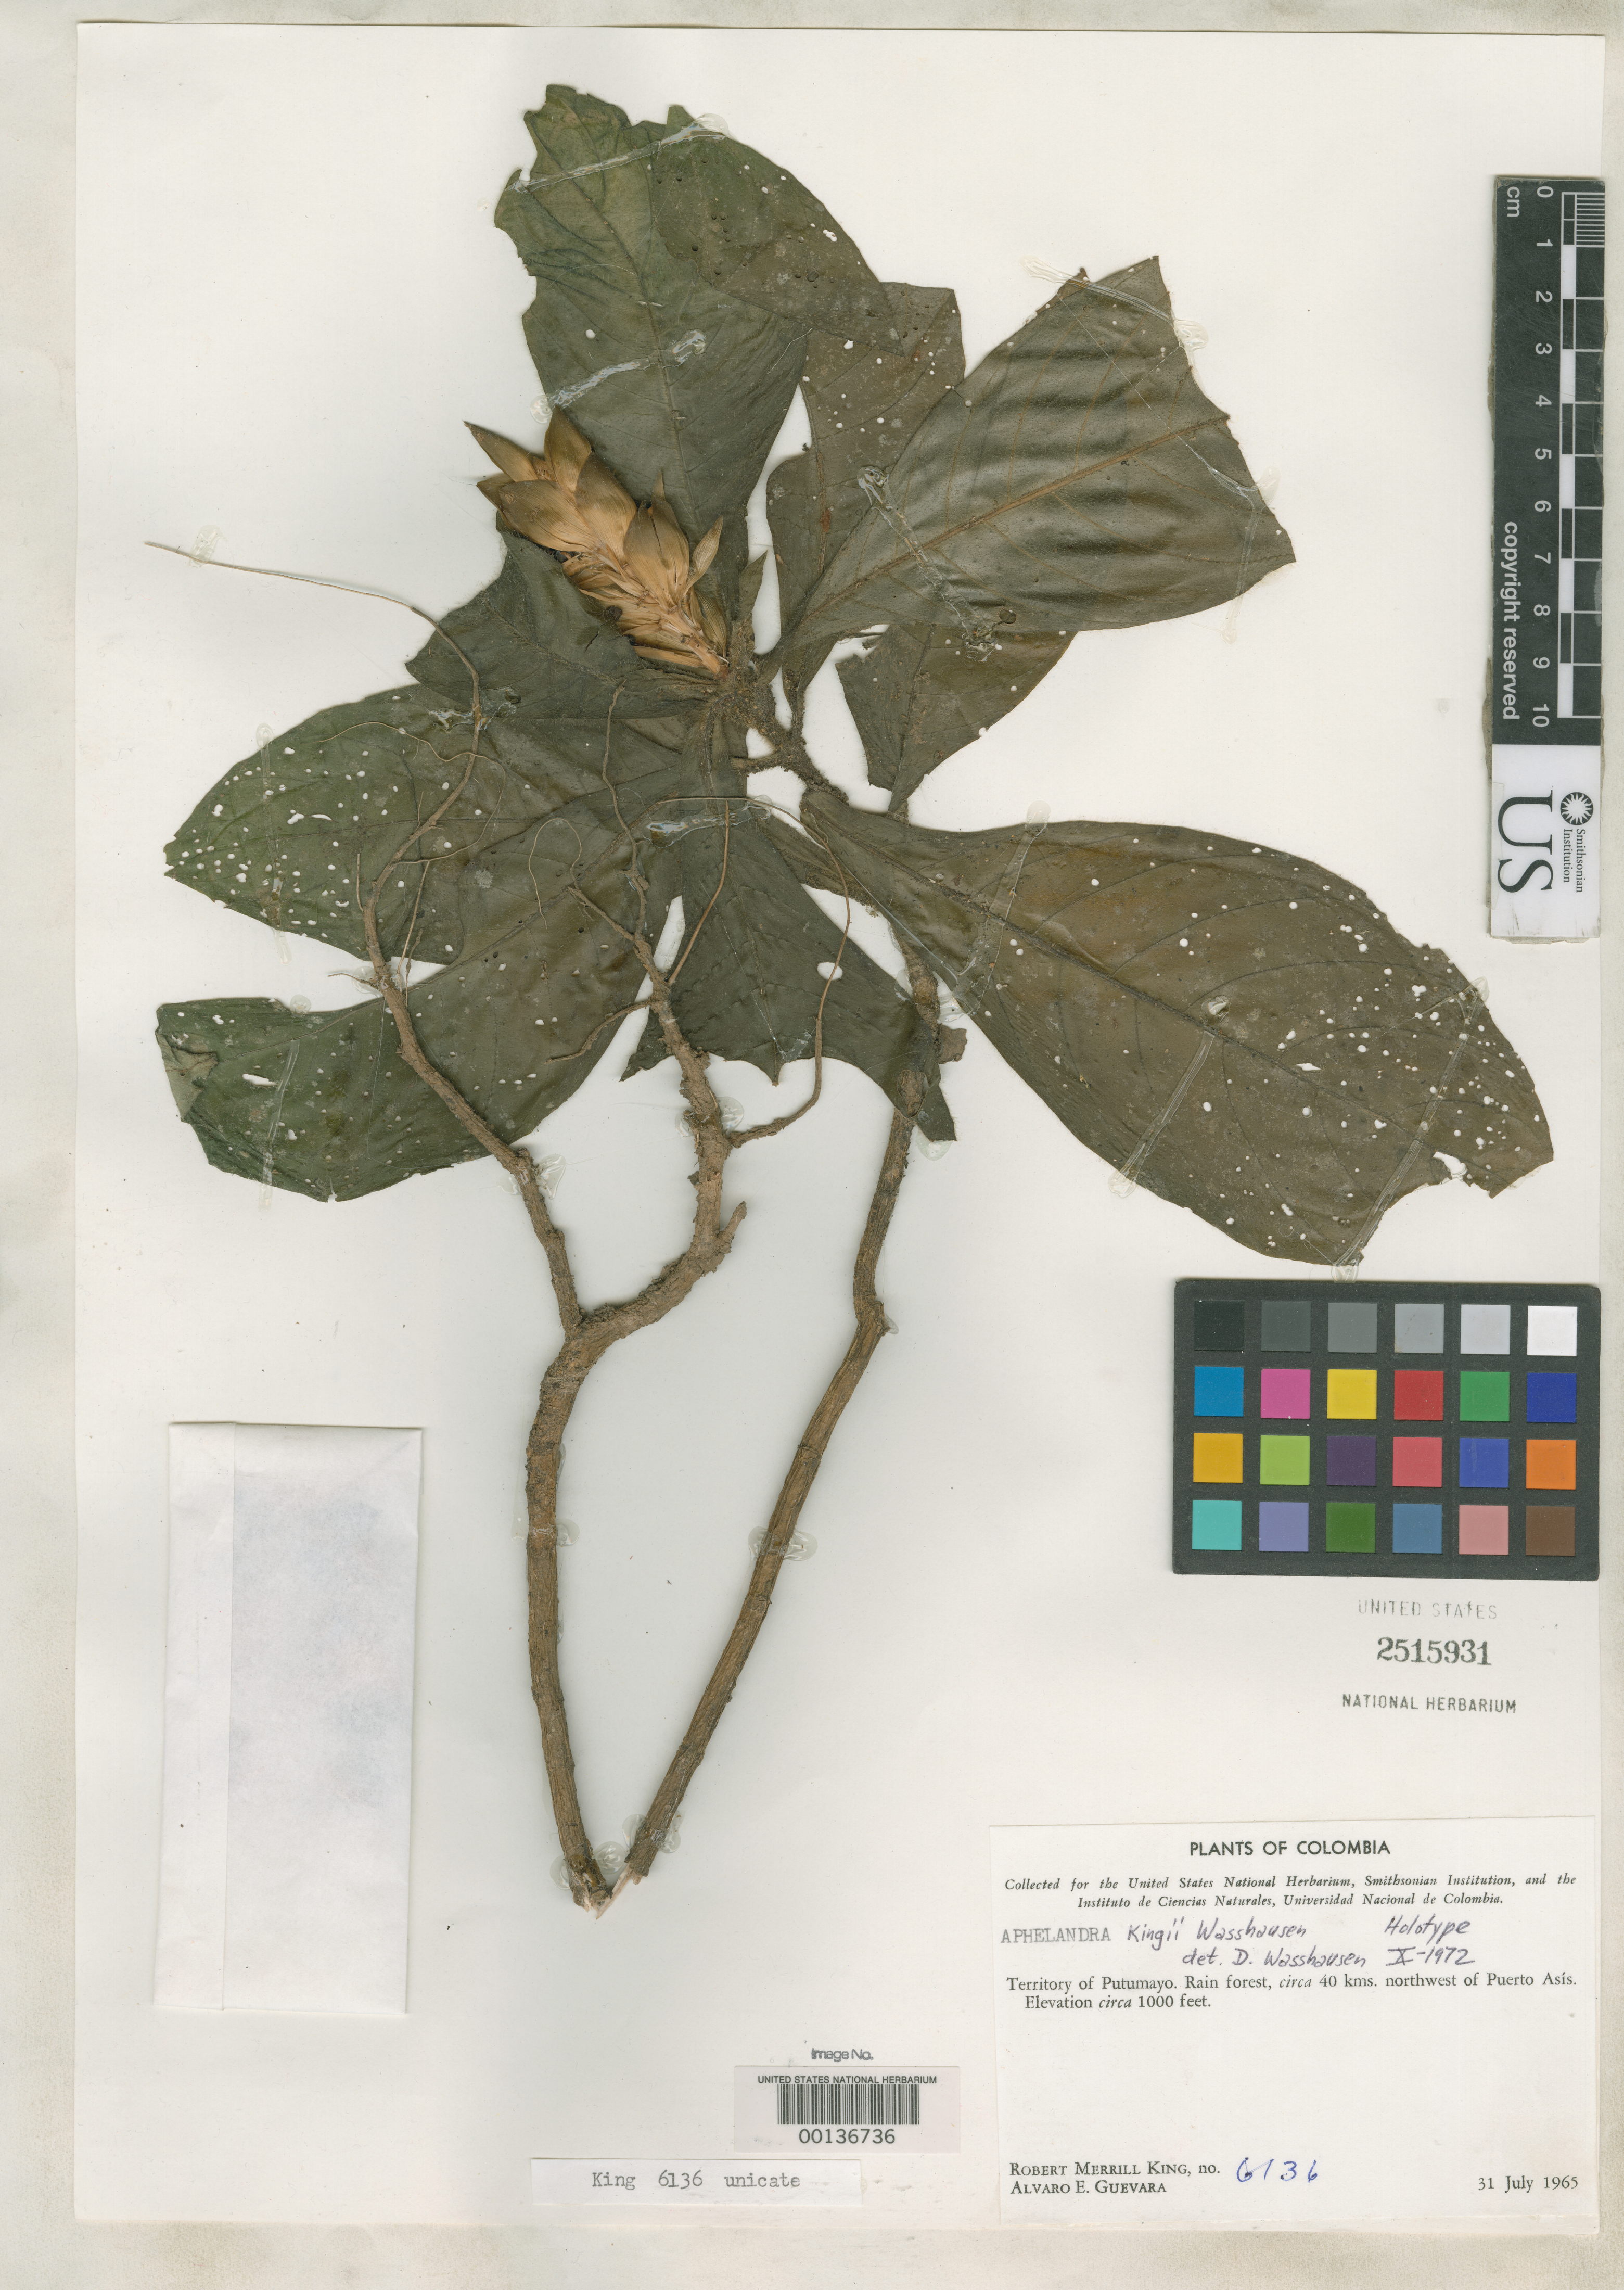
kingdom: Plantae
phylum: Tracheophyta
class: Magnoliopsida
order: Lamiales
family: Acanthaceae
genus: Aphelandra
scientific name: Aphelandra kingii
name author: Wassh.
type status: Holotype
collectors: R. M. King & A. E. Guevara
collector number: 6136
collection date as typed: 31 Jul 1965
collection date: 1965-07-31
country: Colombia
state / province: Putumayo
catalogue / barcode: US 2515931